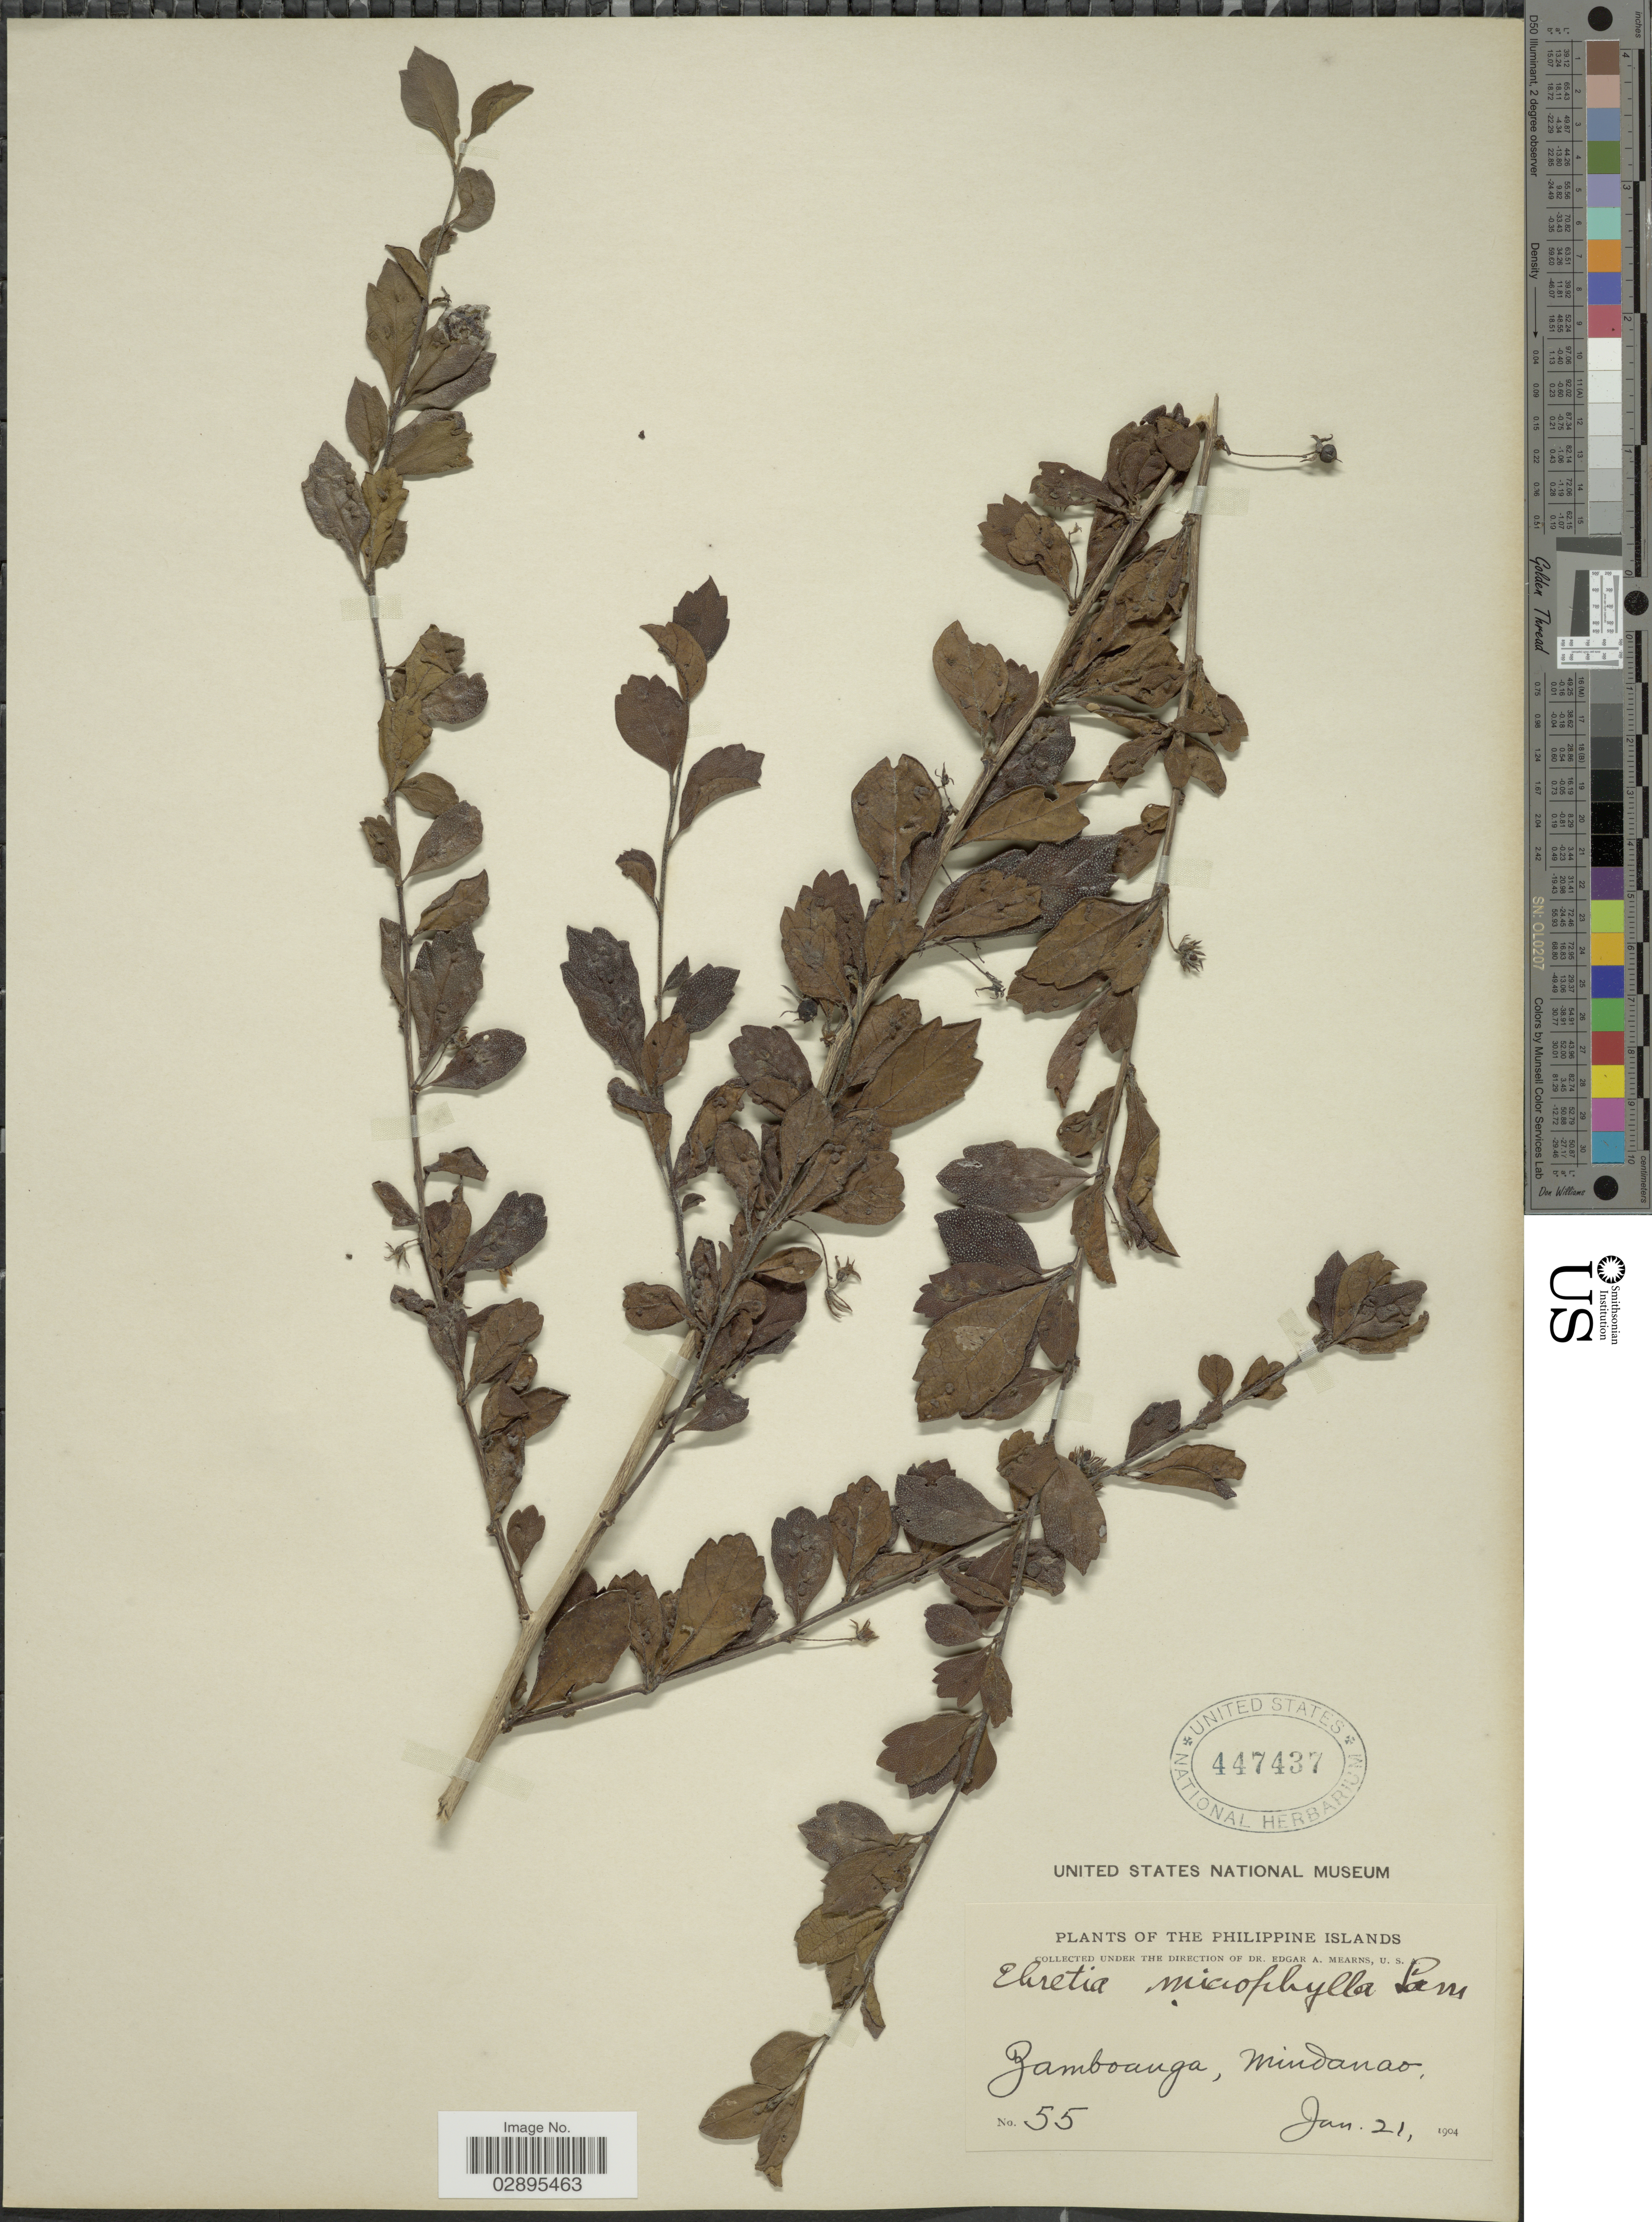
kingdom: Plantae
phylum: Tracheophyta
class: Magnoliopsida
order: Boraginales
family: Ehretiaceae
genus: Ehretia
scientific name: Ehretia microphylla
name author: Lam.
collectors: E. A. Mearns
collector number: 55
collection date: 1904-01-21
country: Philippines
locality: Philippine Islands. Zamboanga, Mindanao.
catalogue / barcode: US 447437